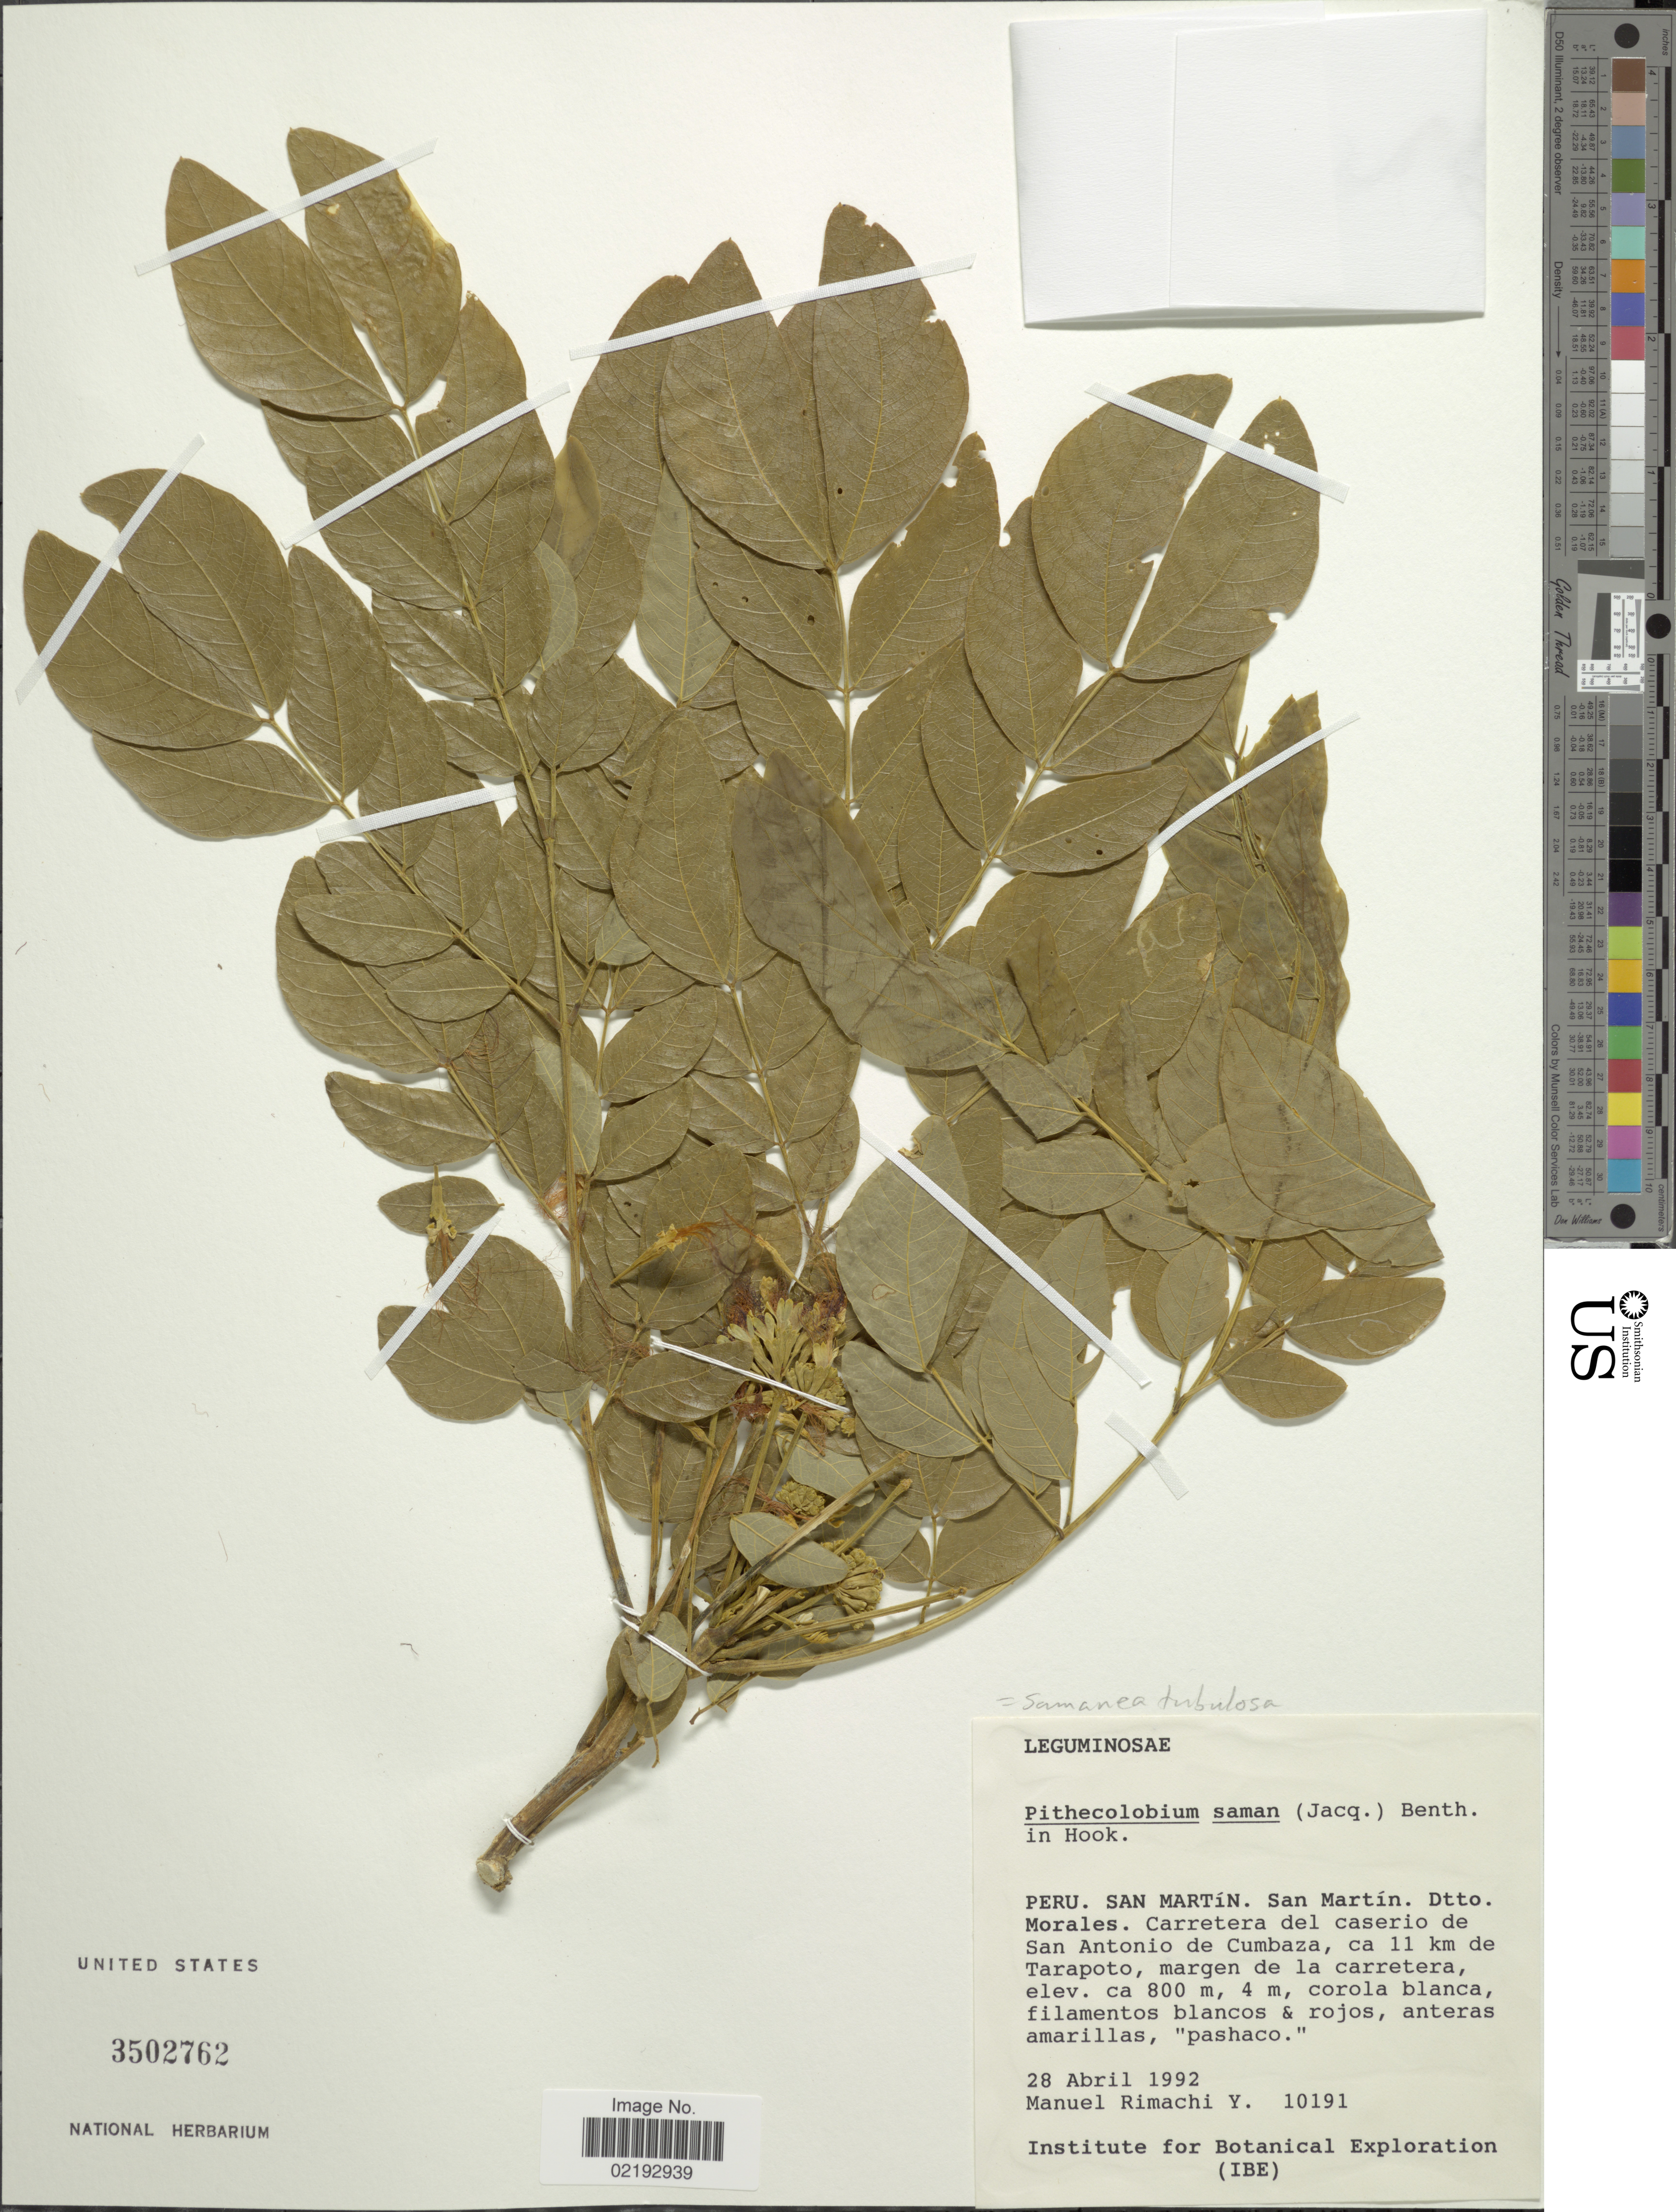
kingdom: Plantae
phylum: Tracheophyta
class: Magnoliopsida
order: Fabales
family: Fabaceae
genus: Samanea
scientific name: Samanea tubulosa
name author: (Benth.) Barneby & J.W. Grimes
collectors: M. Rimachi Y.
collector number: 10191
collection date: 1992-04-28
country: Peru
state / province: San Martín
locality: San Martin Dtto. Morales, Carretera del caserio de San Antonio de Cumbaza, ca 11 km de Tarapoto, margen de la carretera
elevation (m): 800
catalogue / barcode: US 3502762